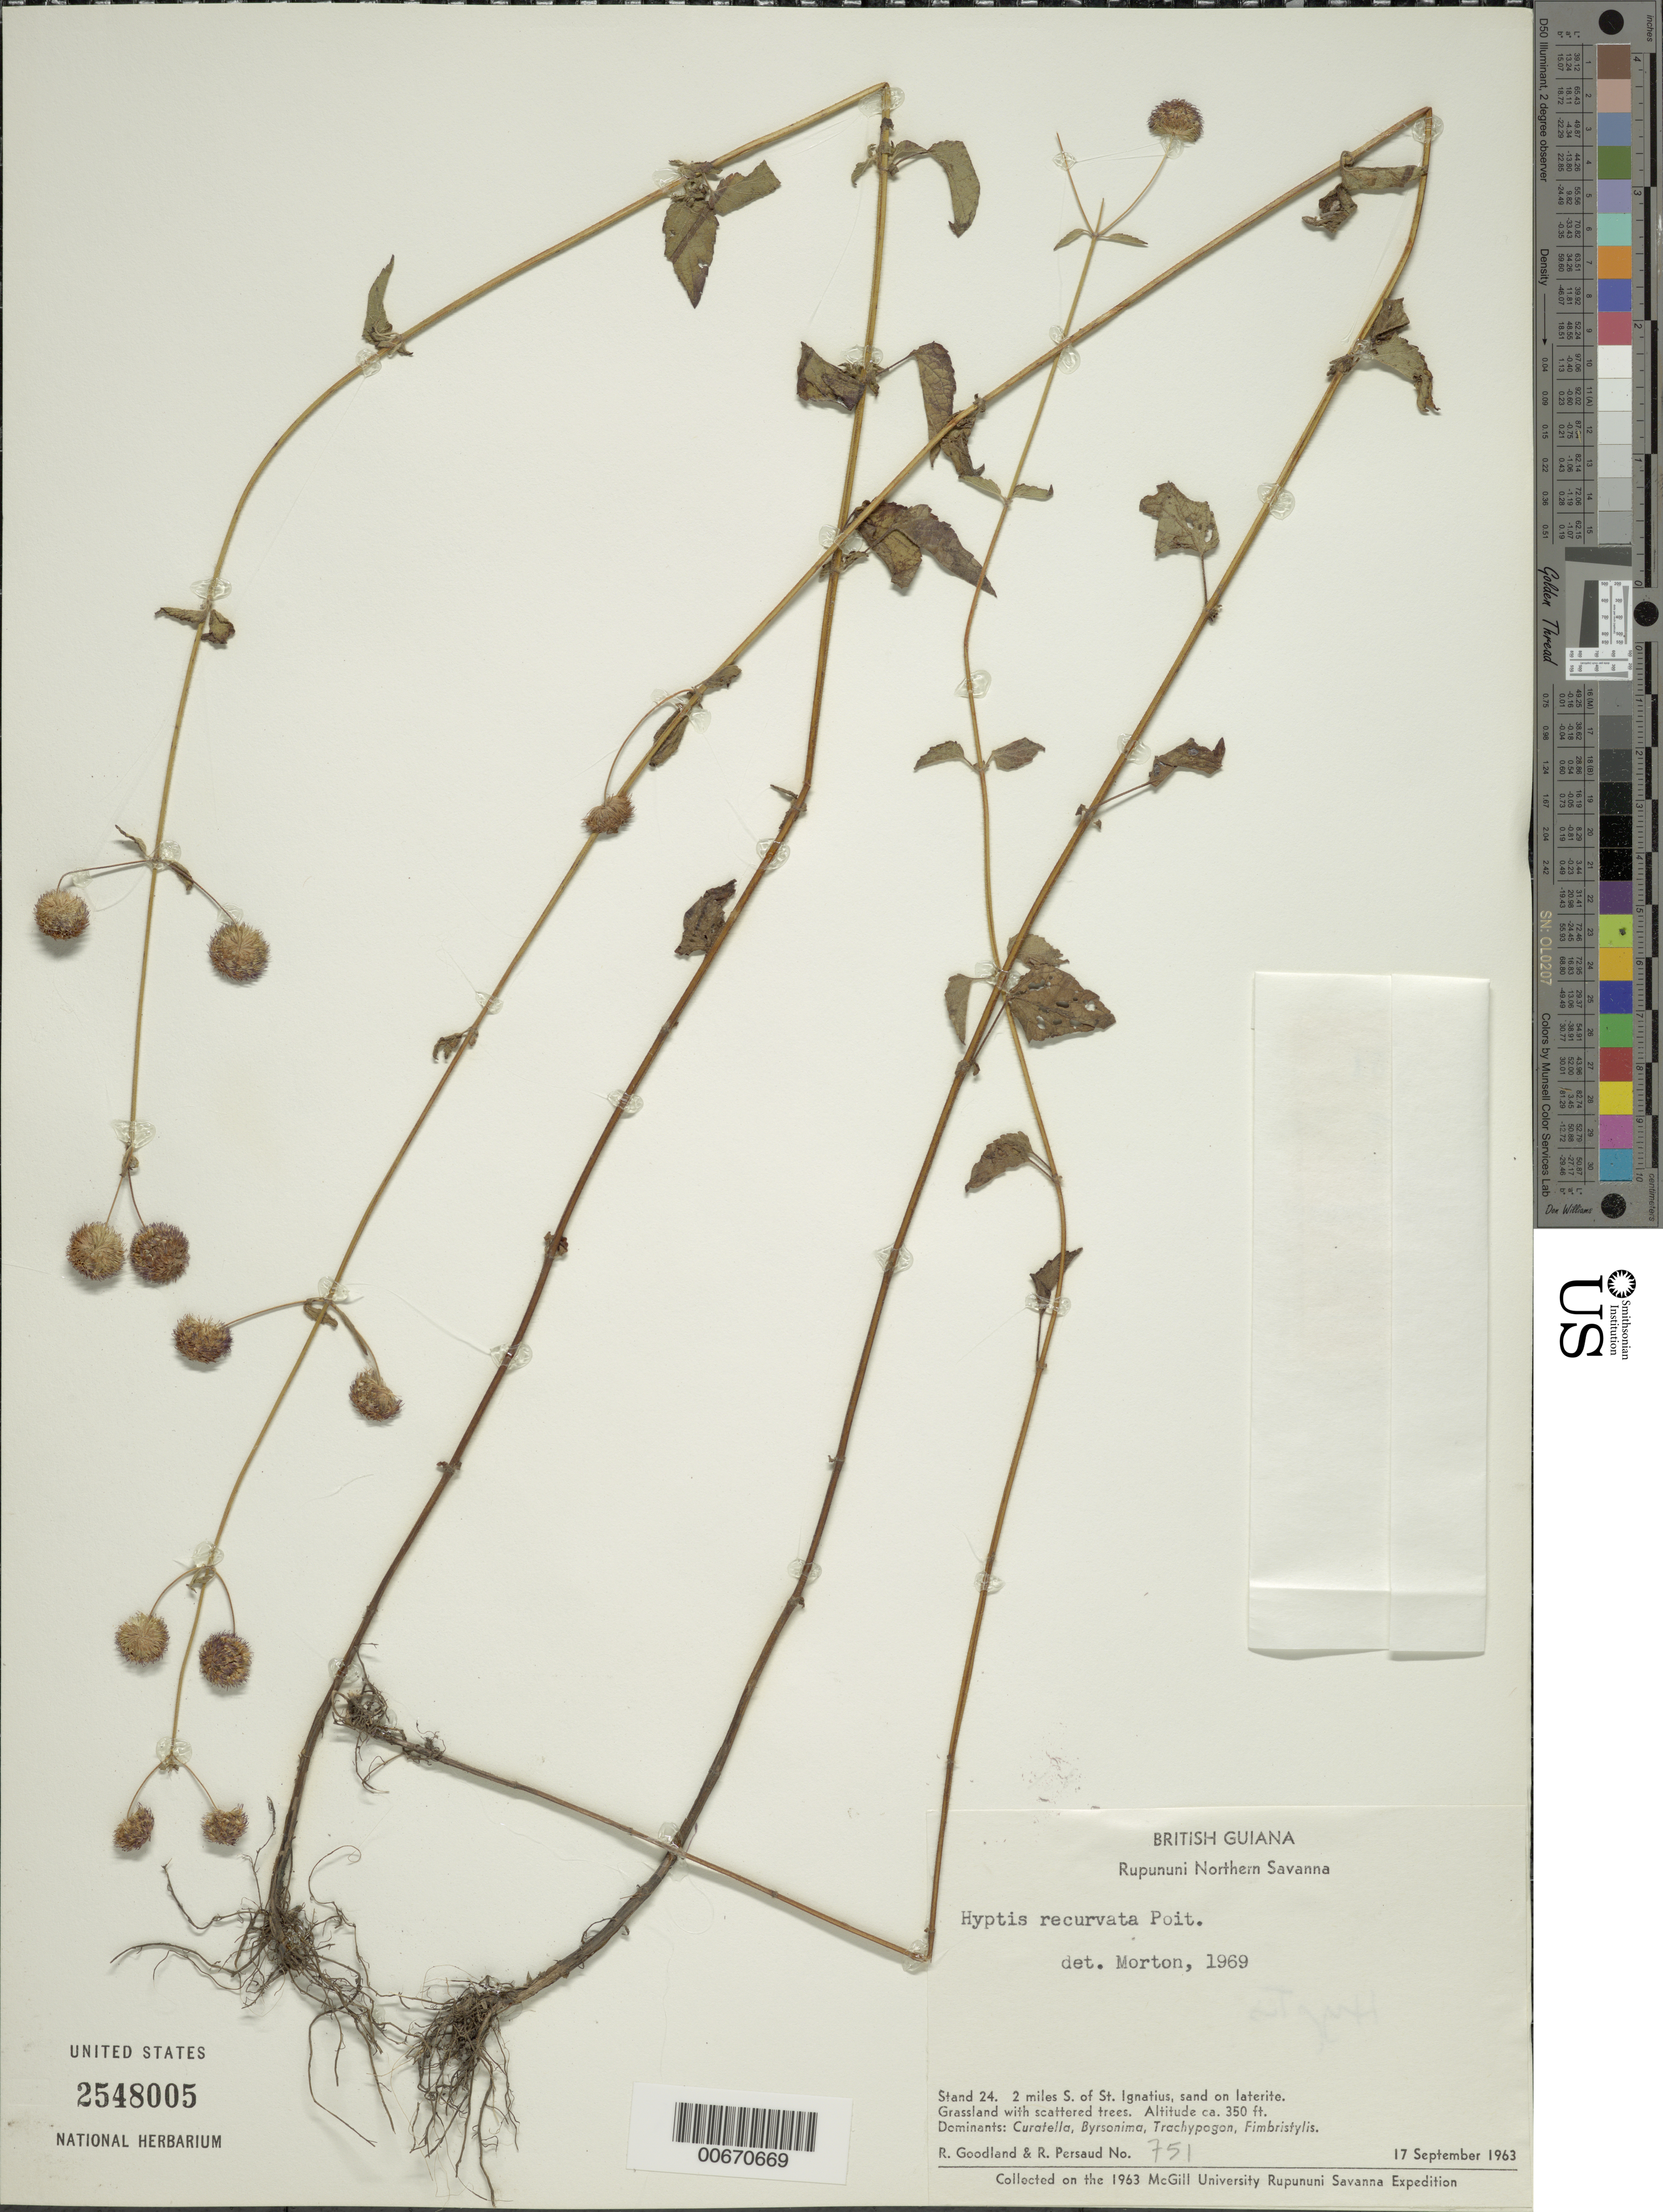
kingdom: Plantae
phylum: Tracheophyta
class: Magnoliopsida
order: Lamiales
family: Lamiaceae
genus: Hyptis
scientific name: Hyptis recurvata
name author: Poit.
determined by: Morton, --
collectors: R. Goodland & R. Persaud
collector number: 751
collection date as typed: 17-Sep-63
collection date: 1963-09-17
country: Guyana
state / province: U. Takutu-U. Essequibo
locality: Rupununi Northern Savanna, St. Ignatius, 2 mi. S of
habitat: Sand on laterite. Grassland with scattered trees. Dominants: Curatella, Byrsonima, Trachypogon, Fimbristylis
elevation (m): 107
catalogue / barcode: US 2548005